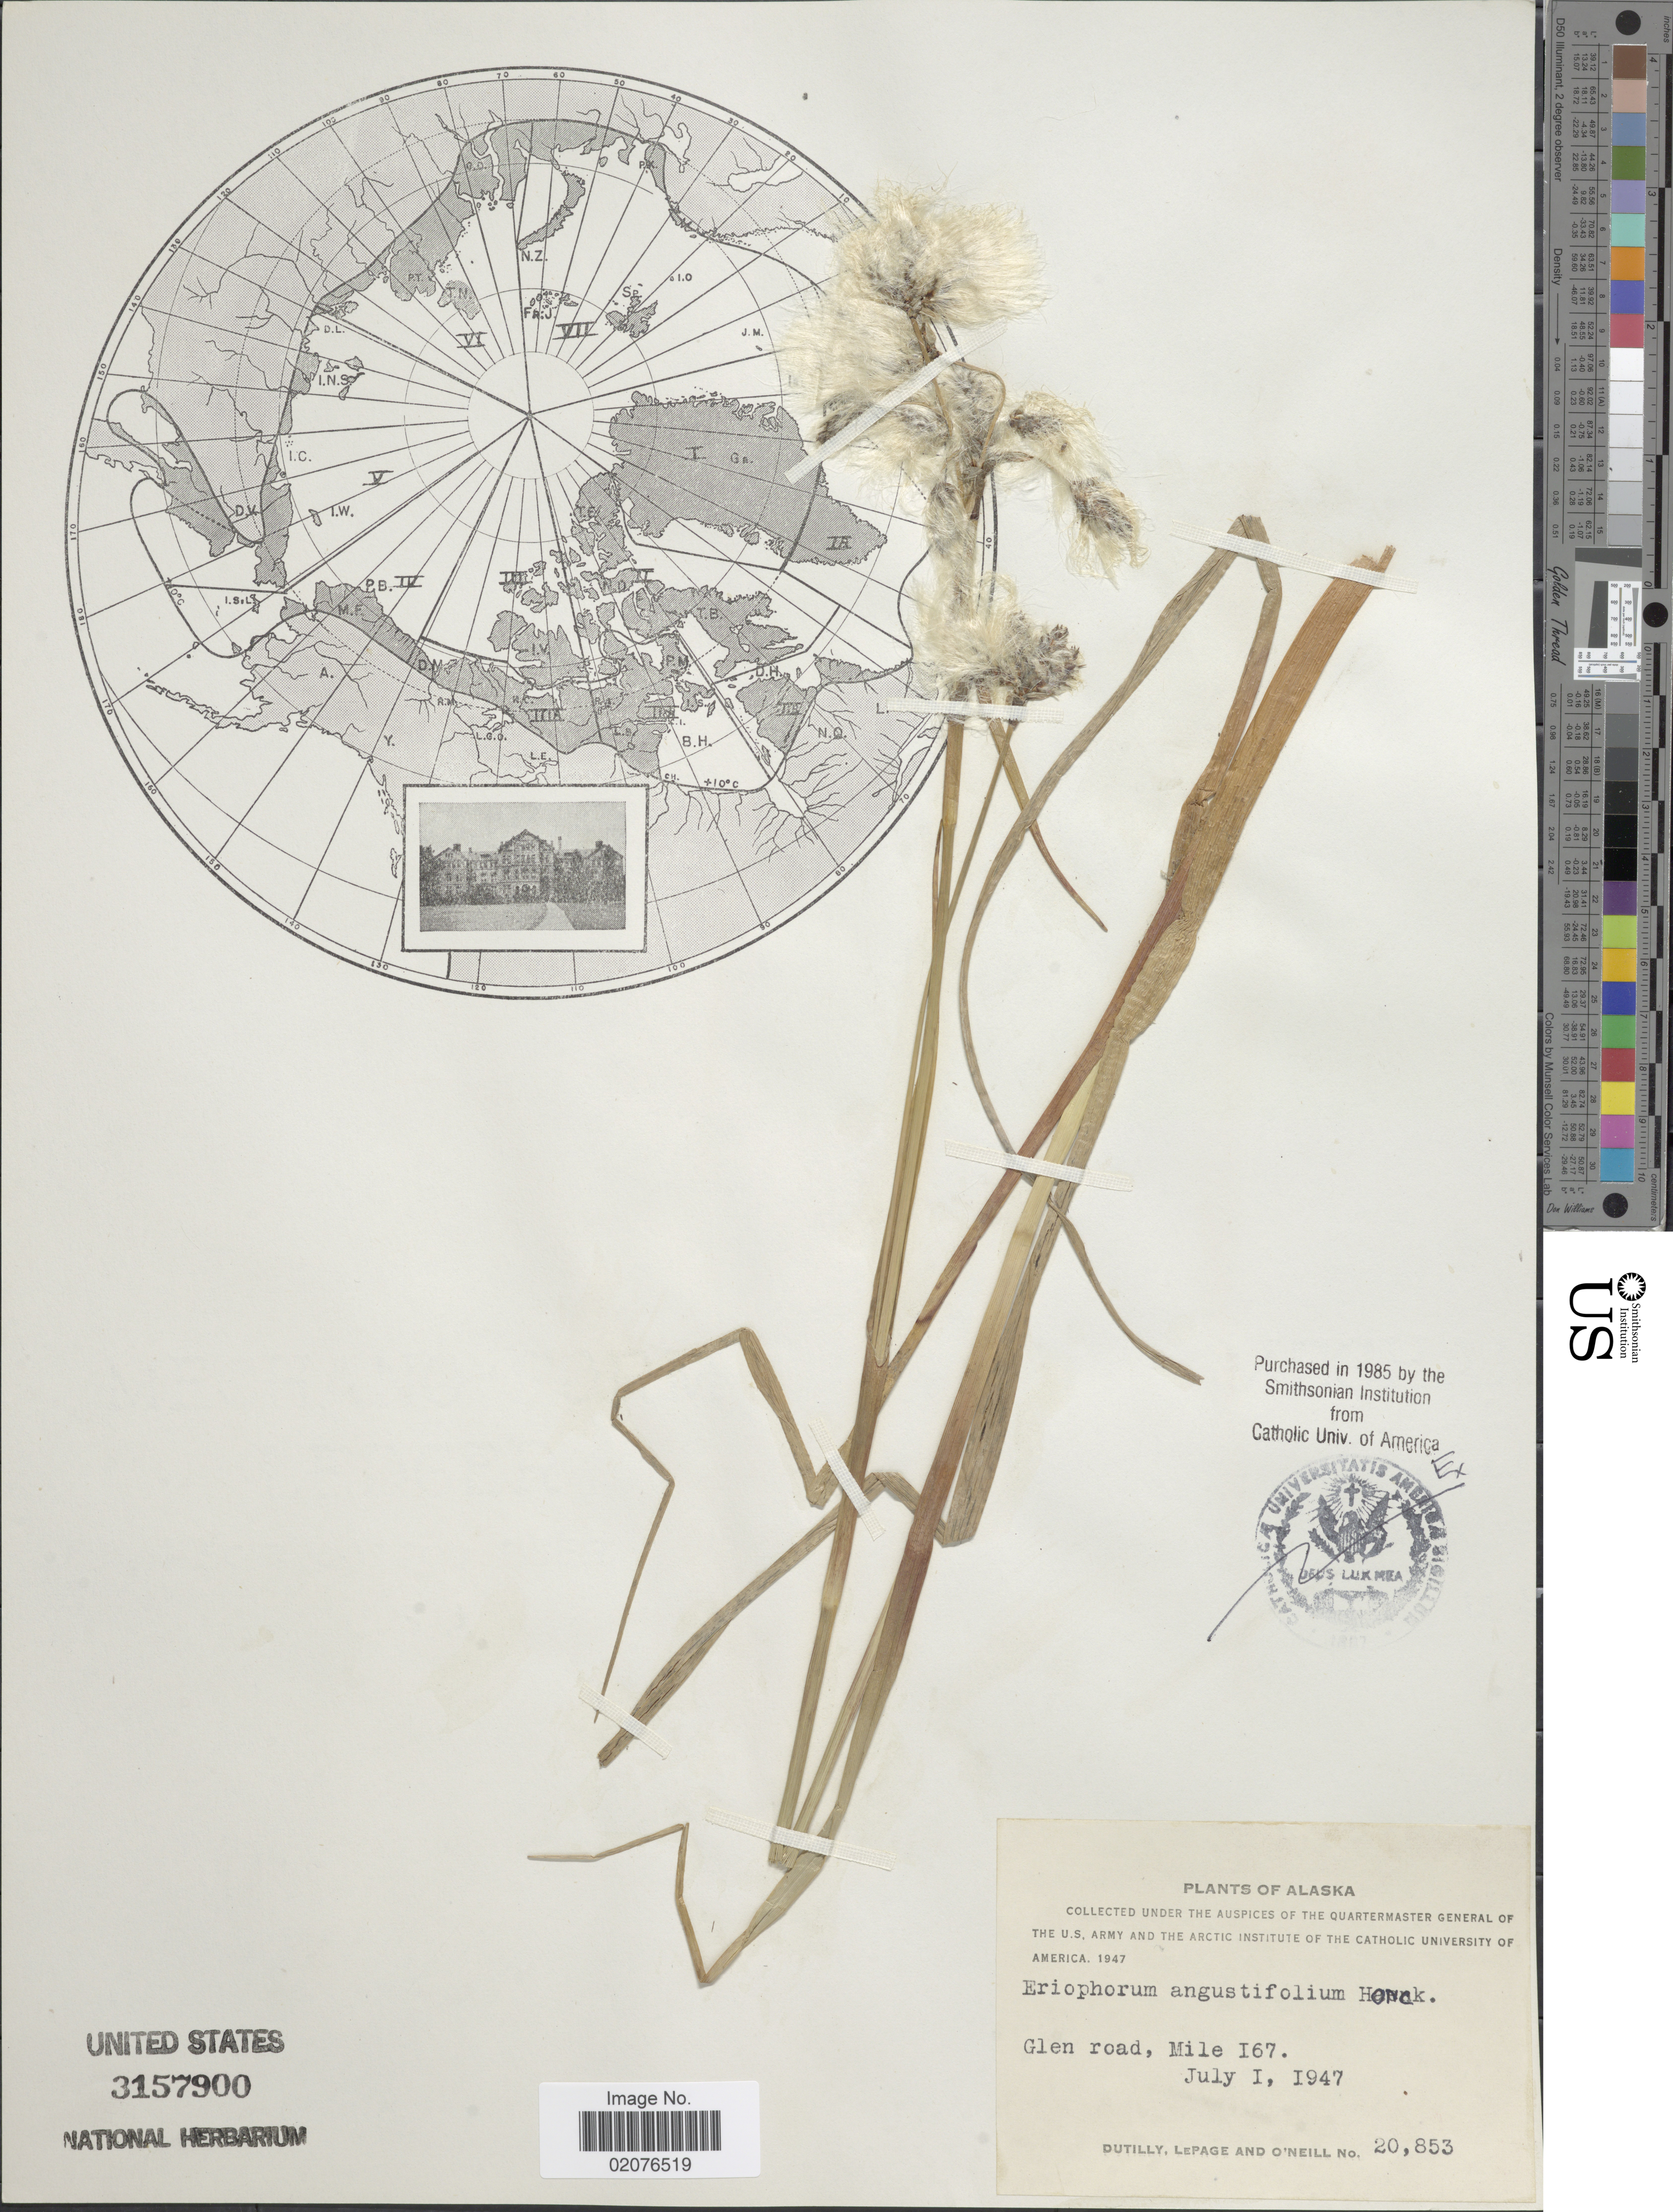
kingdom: Plantae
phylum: Tracheophyta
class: Liliopsida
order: Poales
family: Cyperaceae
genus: Eriophorum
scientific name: Eriophorum angustifolium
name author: Honck.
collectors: -. Dutilly, -. LePage & O' Neill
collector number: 20853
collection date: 1947-07-01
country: United States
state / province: Alaska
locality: Glen Road, Mile 167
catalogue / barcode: US 3157900